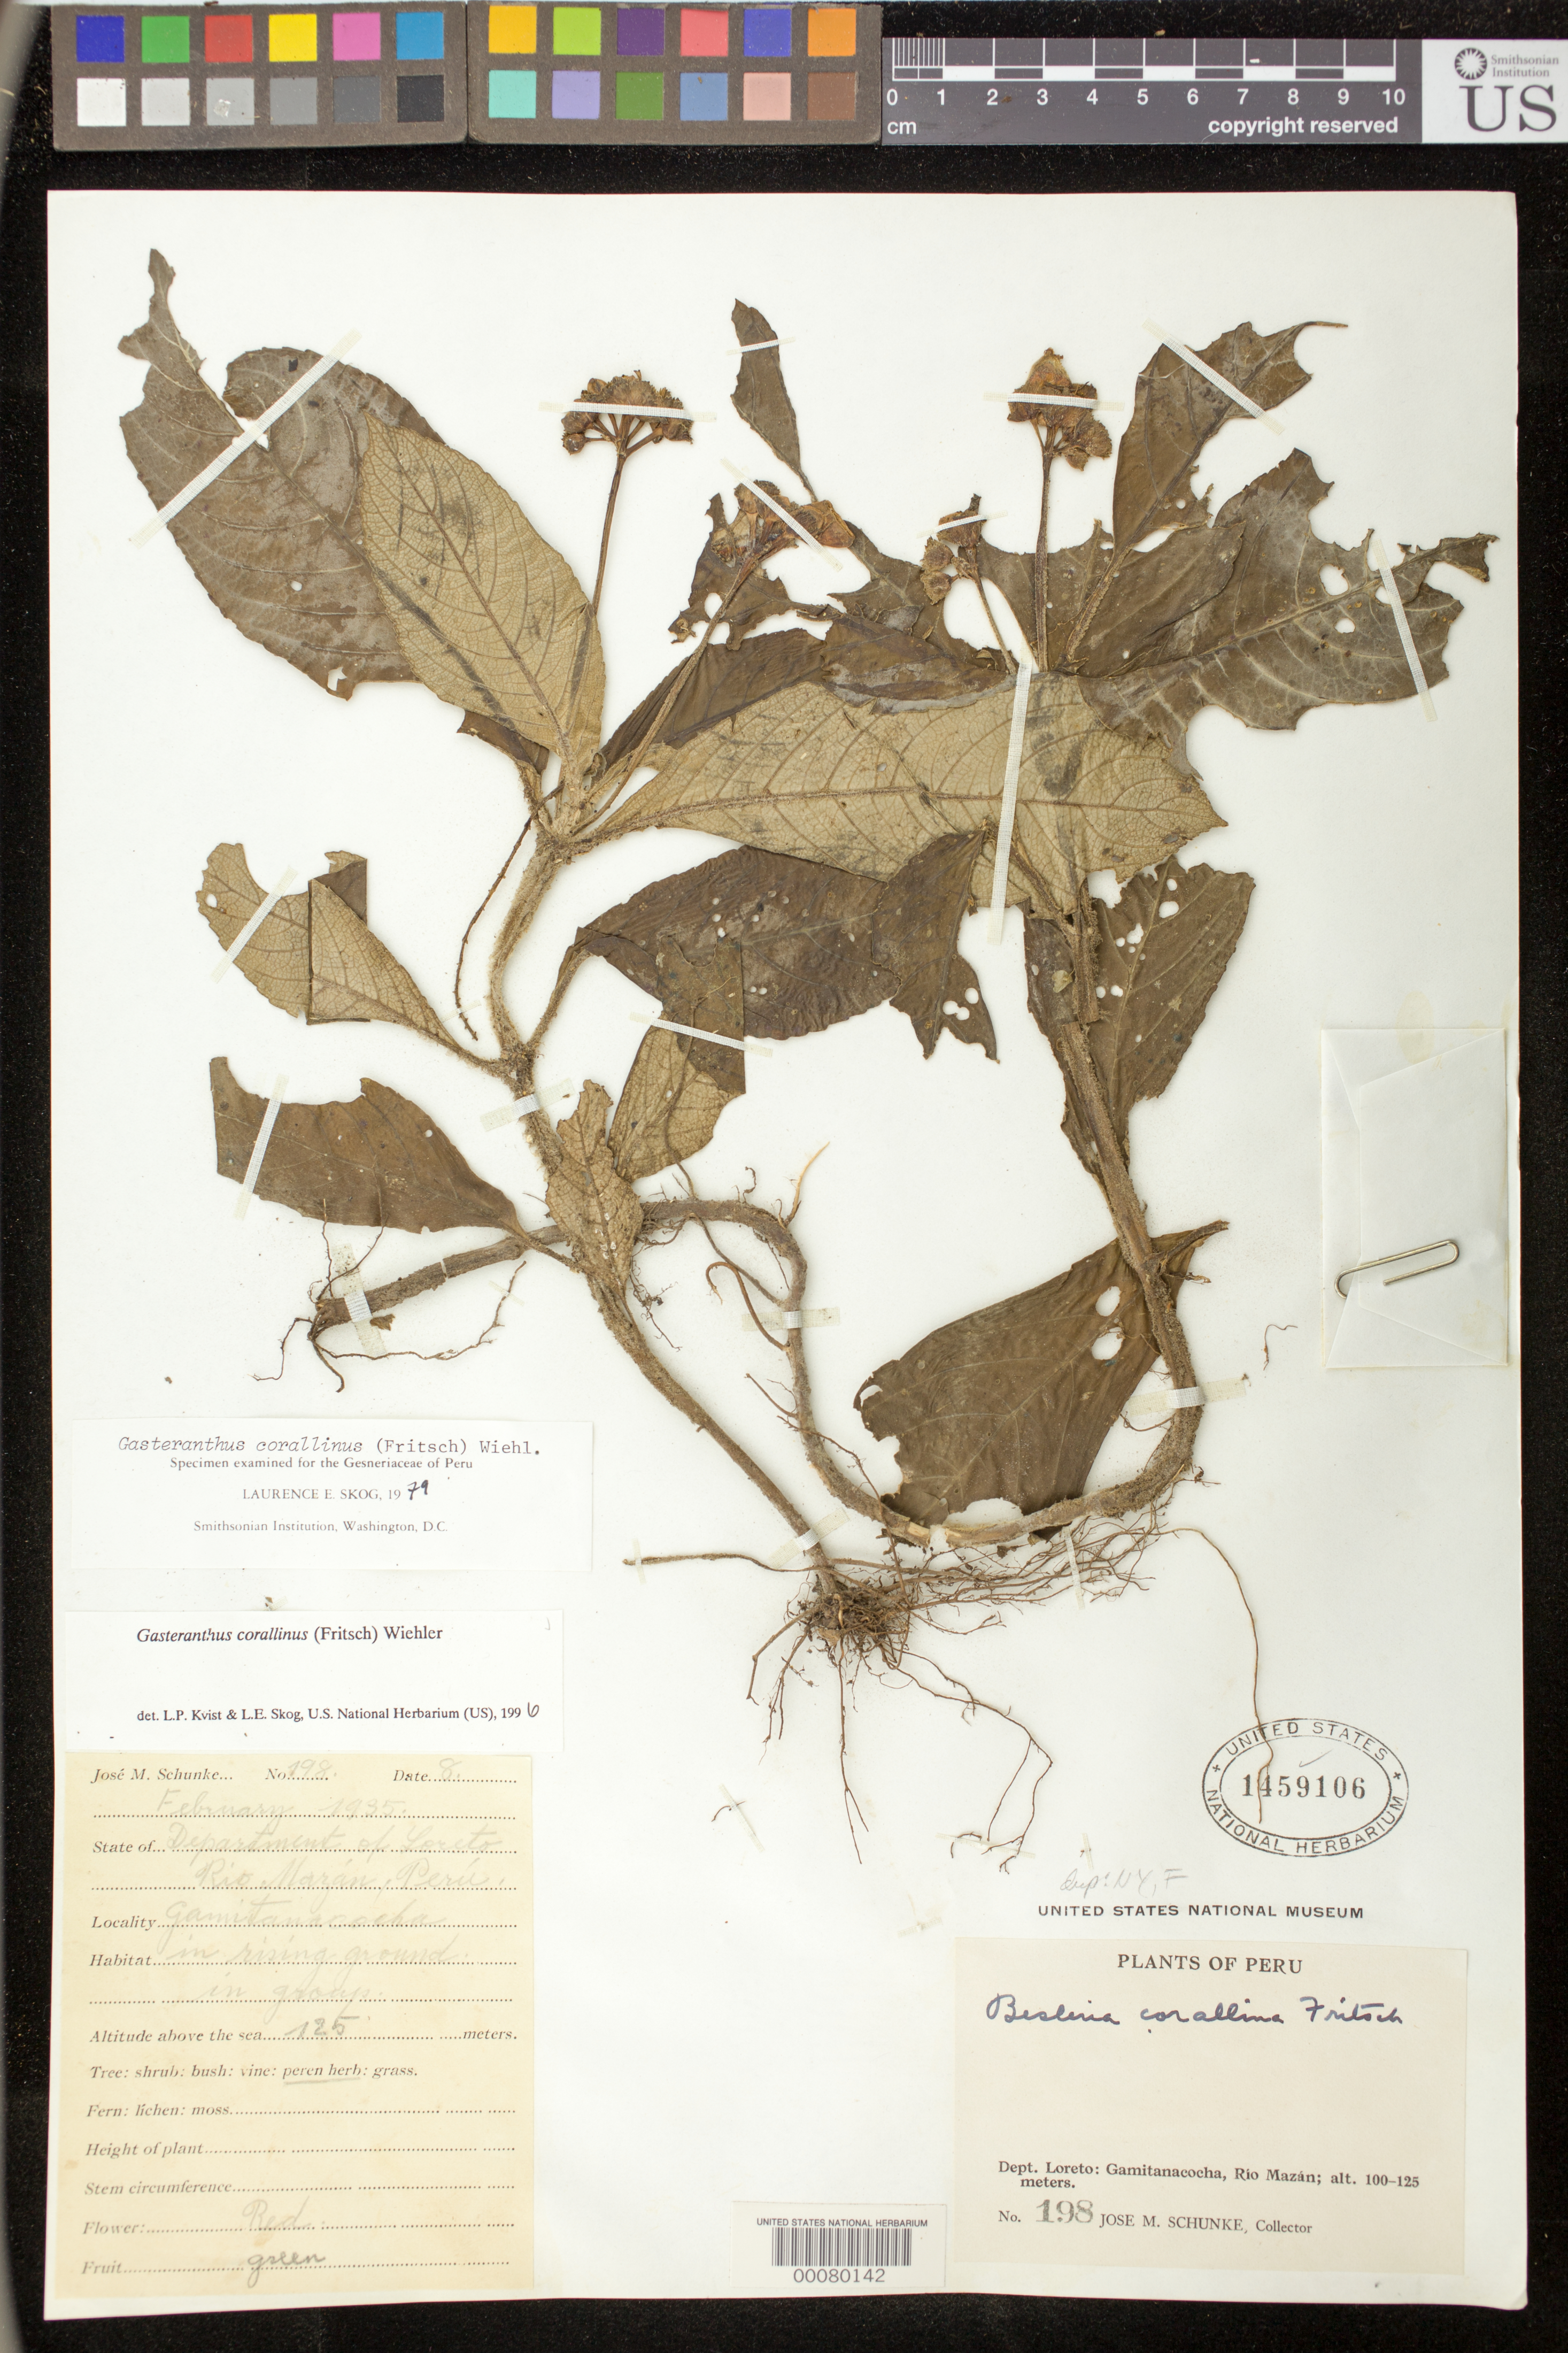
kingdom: Plantae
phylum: Tracheophyta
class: Magnoliopsida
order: Lamiales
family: Gesneriaceae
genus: Gasteranthus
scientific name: Gasteranthus corallinus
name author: (Fritsch) Wiehler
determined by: Clark, J. L., (SEL), The Marie Selby Botanical Garden (UNITED STATES)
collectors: J. M. Schunke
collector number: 198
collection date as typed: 08 Feb 1935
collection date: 1935-02-08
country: Peru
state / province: Loreto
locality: Gamitanacocha, Río Mazán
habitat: Rising ground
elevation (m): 100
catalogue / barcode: US 1459106